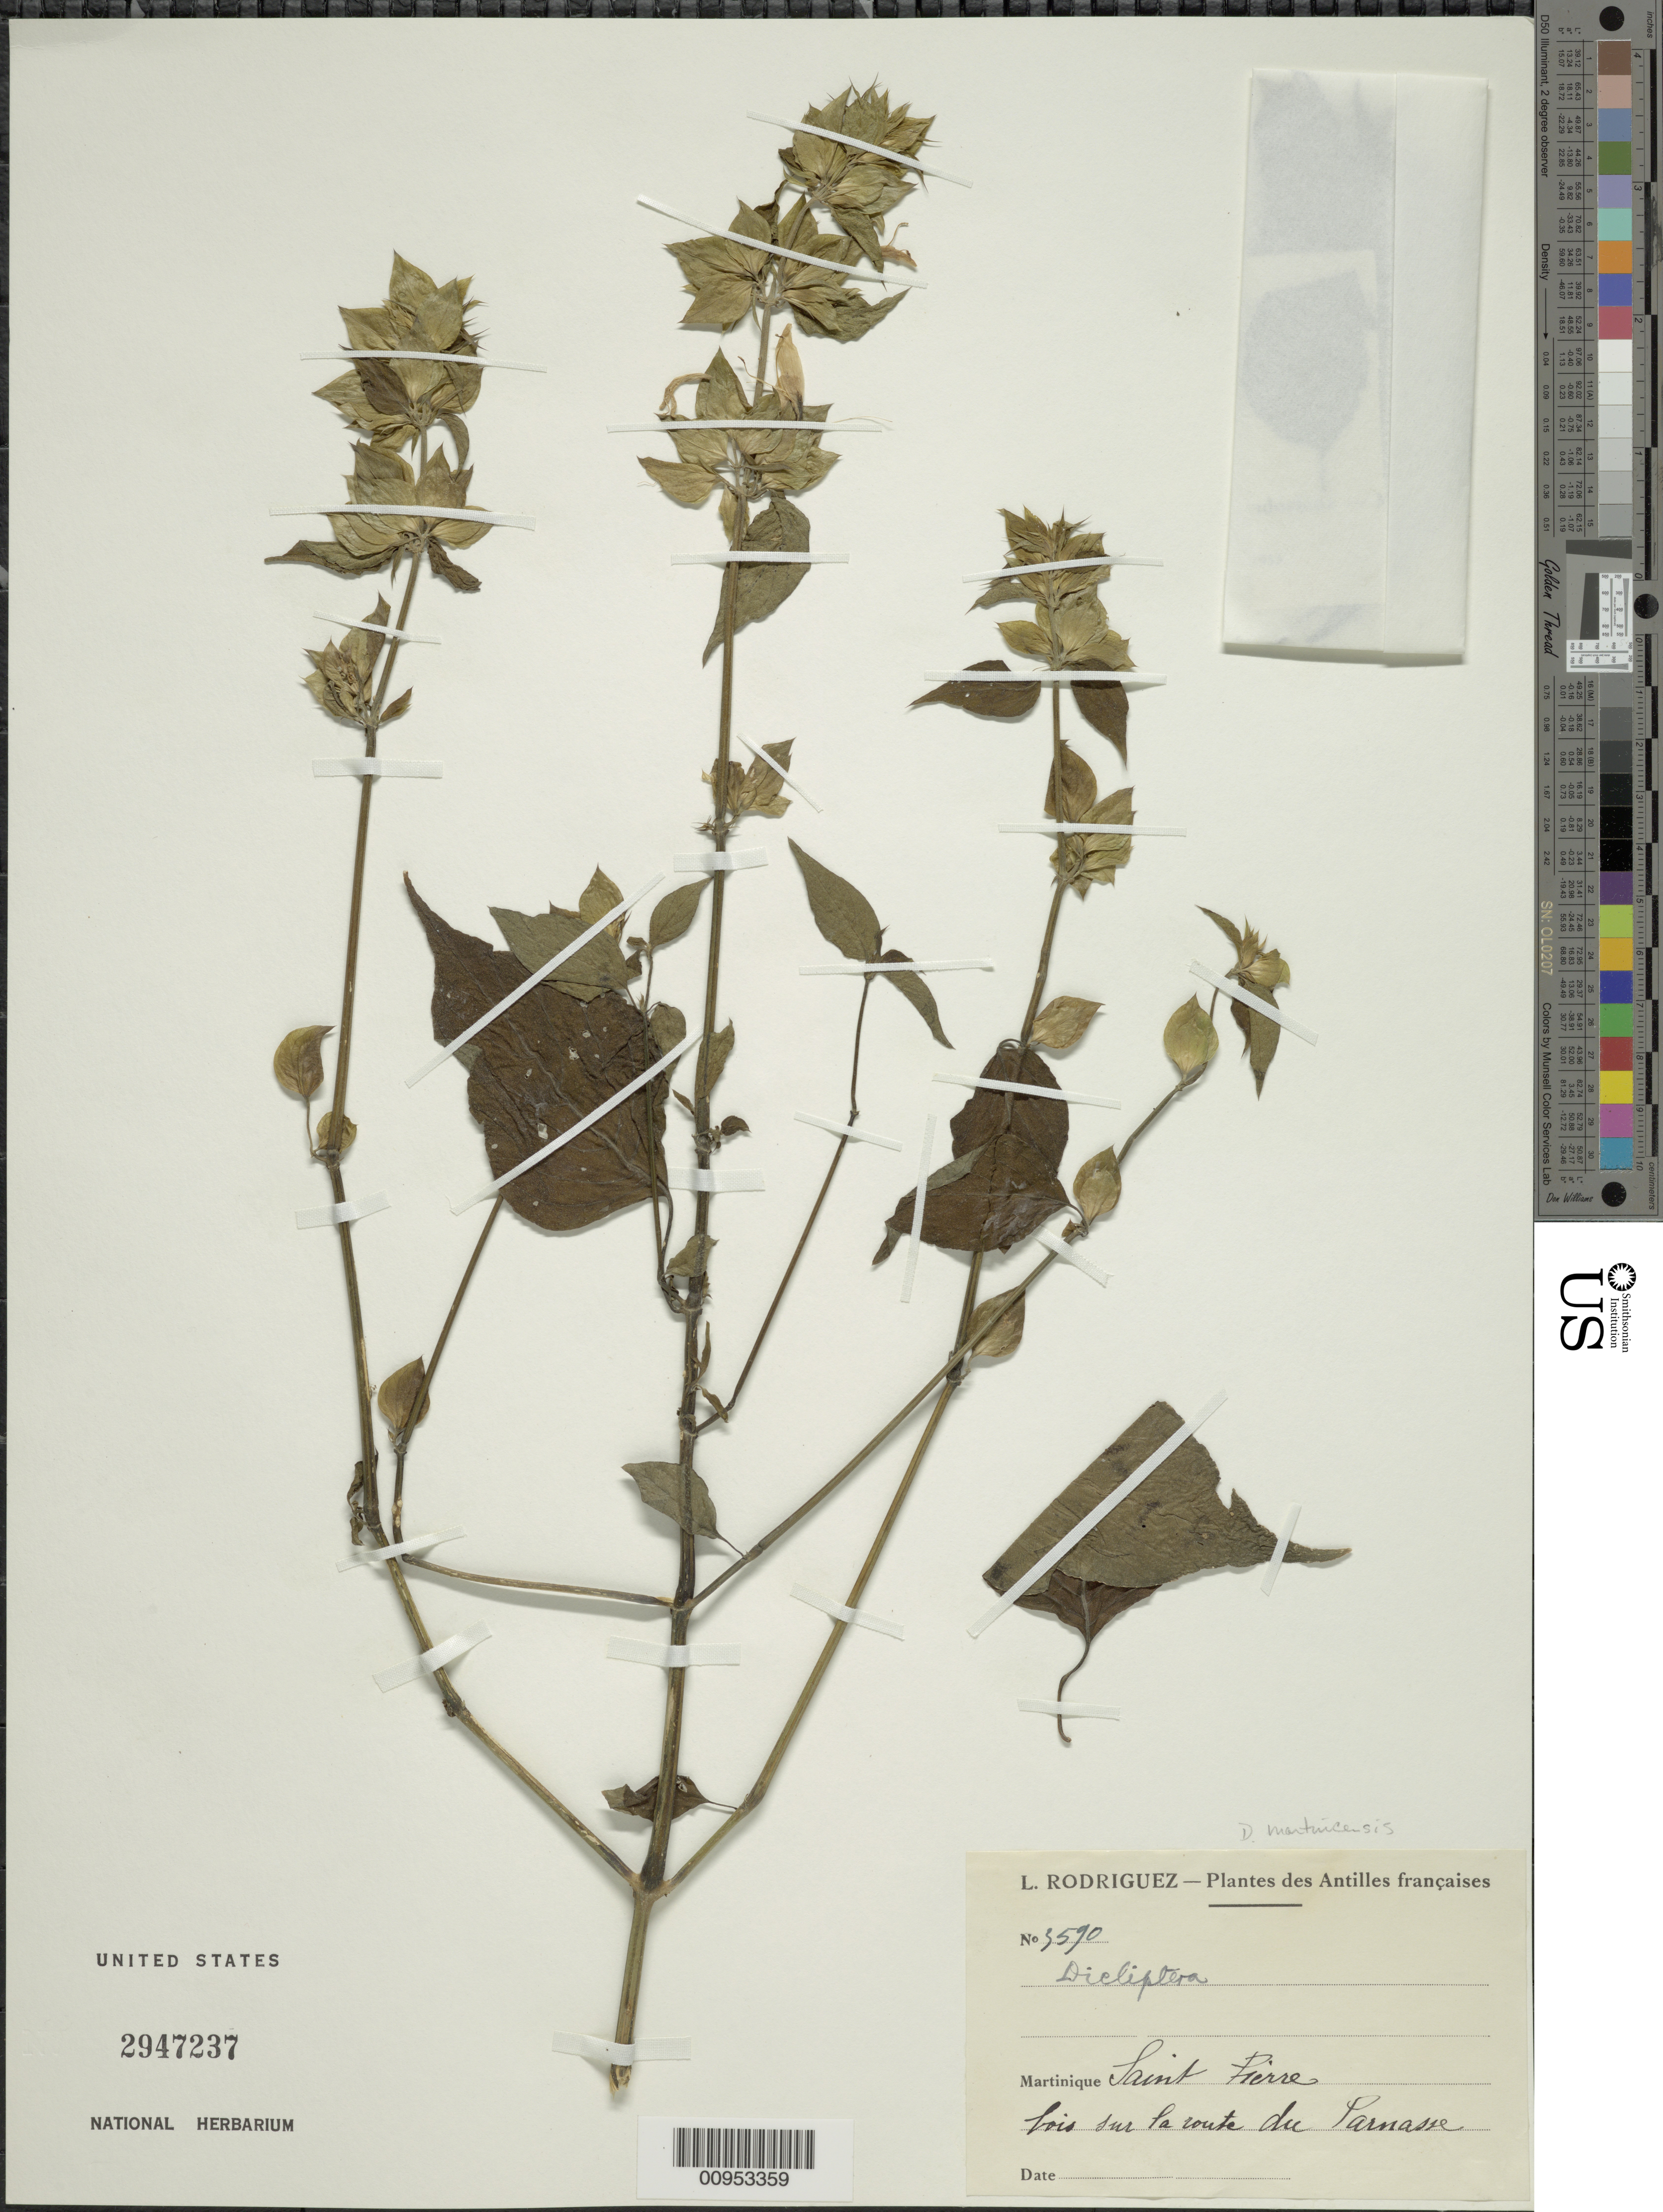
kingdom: Plantae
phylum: Tracheophyta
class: Magnoliopsida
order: Lamiales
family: Acanthaceae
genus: Dicliptera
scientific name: Dicliptera martinicensis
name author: (Jacq.) Juss.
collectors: L. Rodriguez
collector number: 3590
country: Martinique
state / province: Saint-Pierre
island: Martinique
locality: St. Pierre, sur la route du Parnasse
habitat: Bois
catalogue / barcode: US 2947237